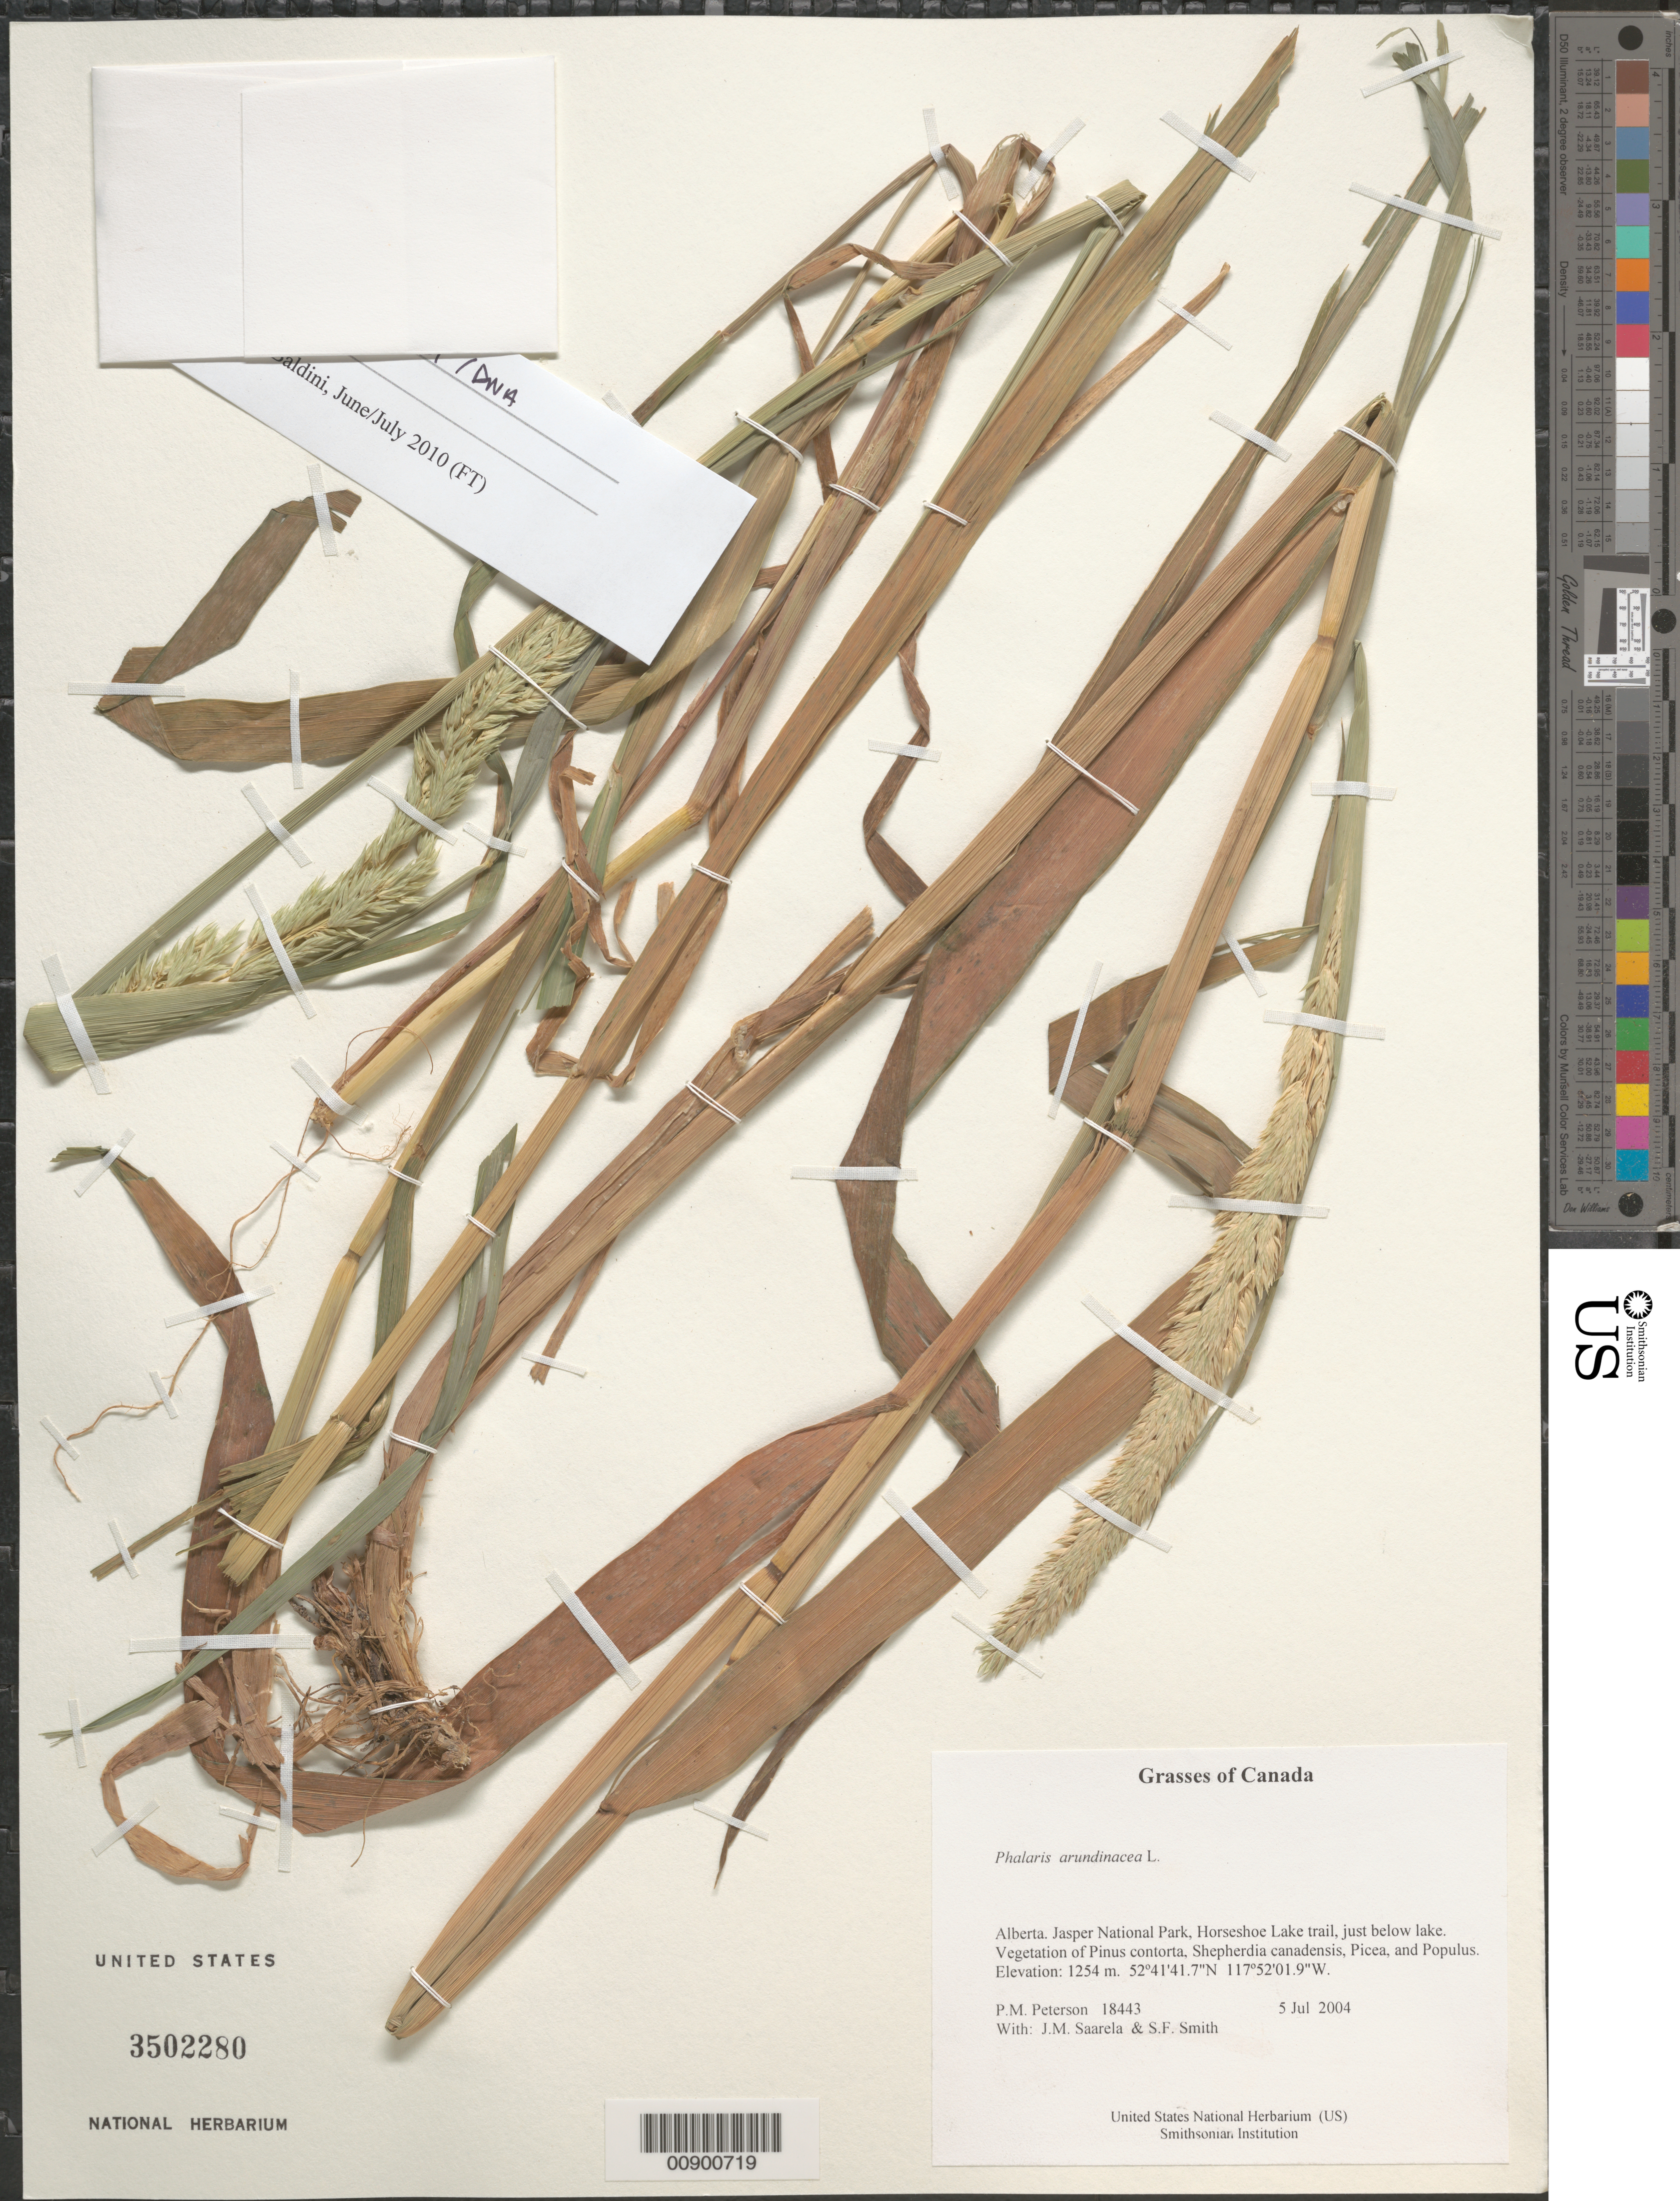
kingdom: Plantae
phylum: Tracheophyta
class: Liliopsida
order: Poales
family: Poaceae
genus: Phalaris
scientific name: Phalaris arundinacea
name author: L.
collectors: P. M. Peterson, J. Saarela & S.F. Smith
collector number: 18443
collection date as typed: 05 Jul 2004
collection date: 2004-07-05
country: Canada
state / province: Alberta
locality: Jasper National Park, Horseshoe Lake trail, just below lake. Vegetation of Pinus contorta, Shepherdia canadensis, Picea, and Populus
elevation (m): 1254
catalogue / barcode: US 3502280